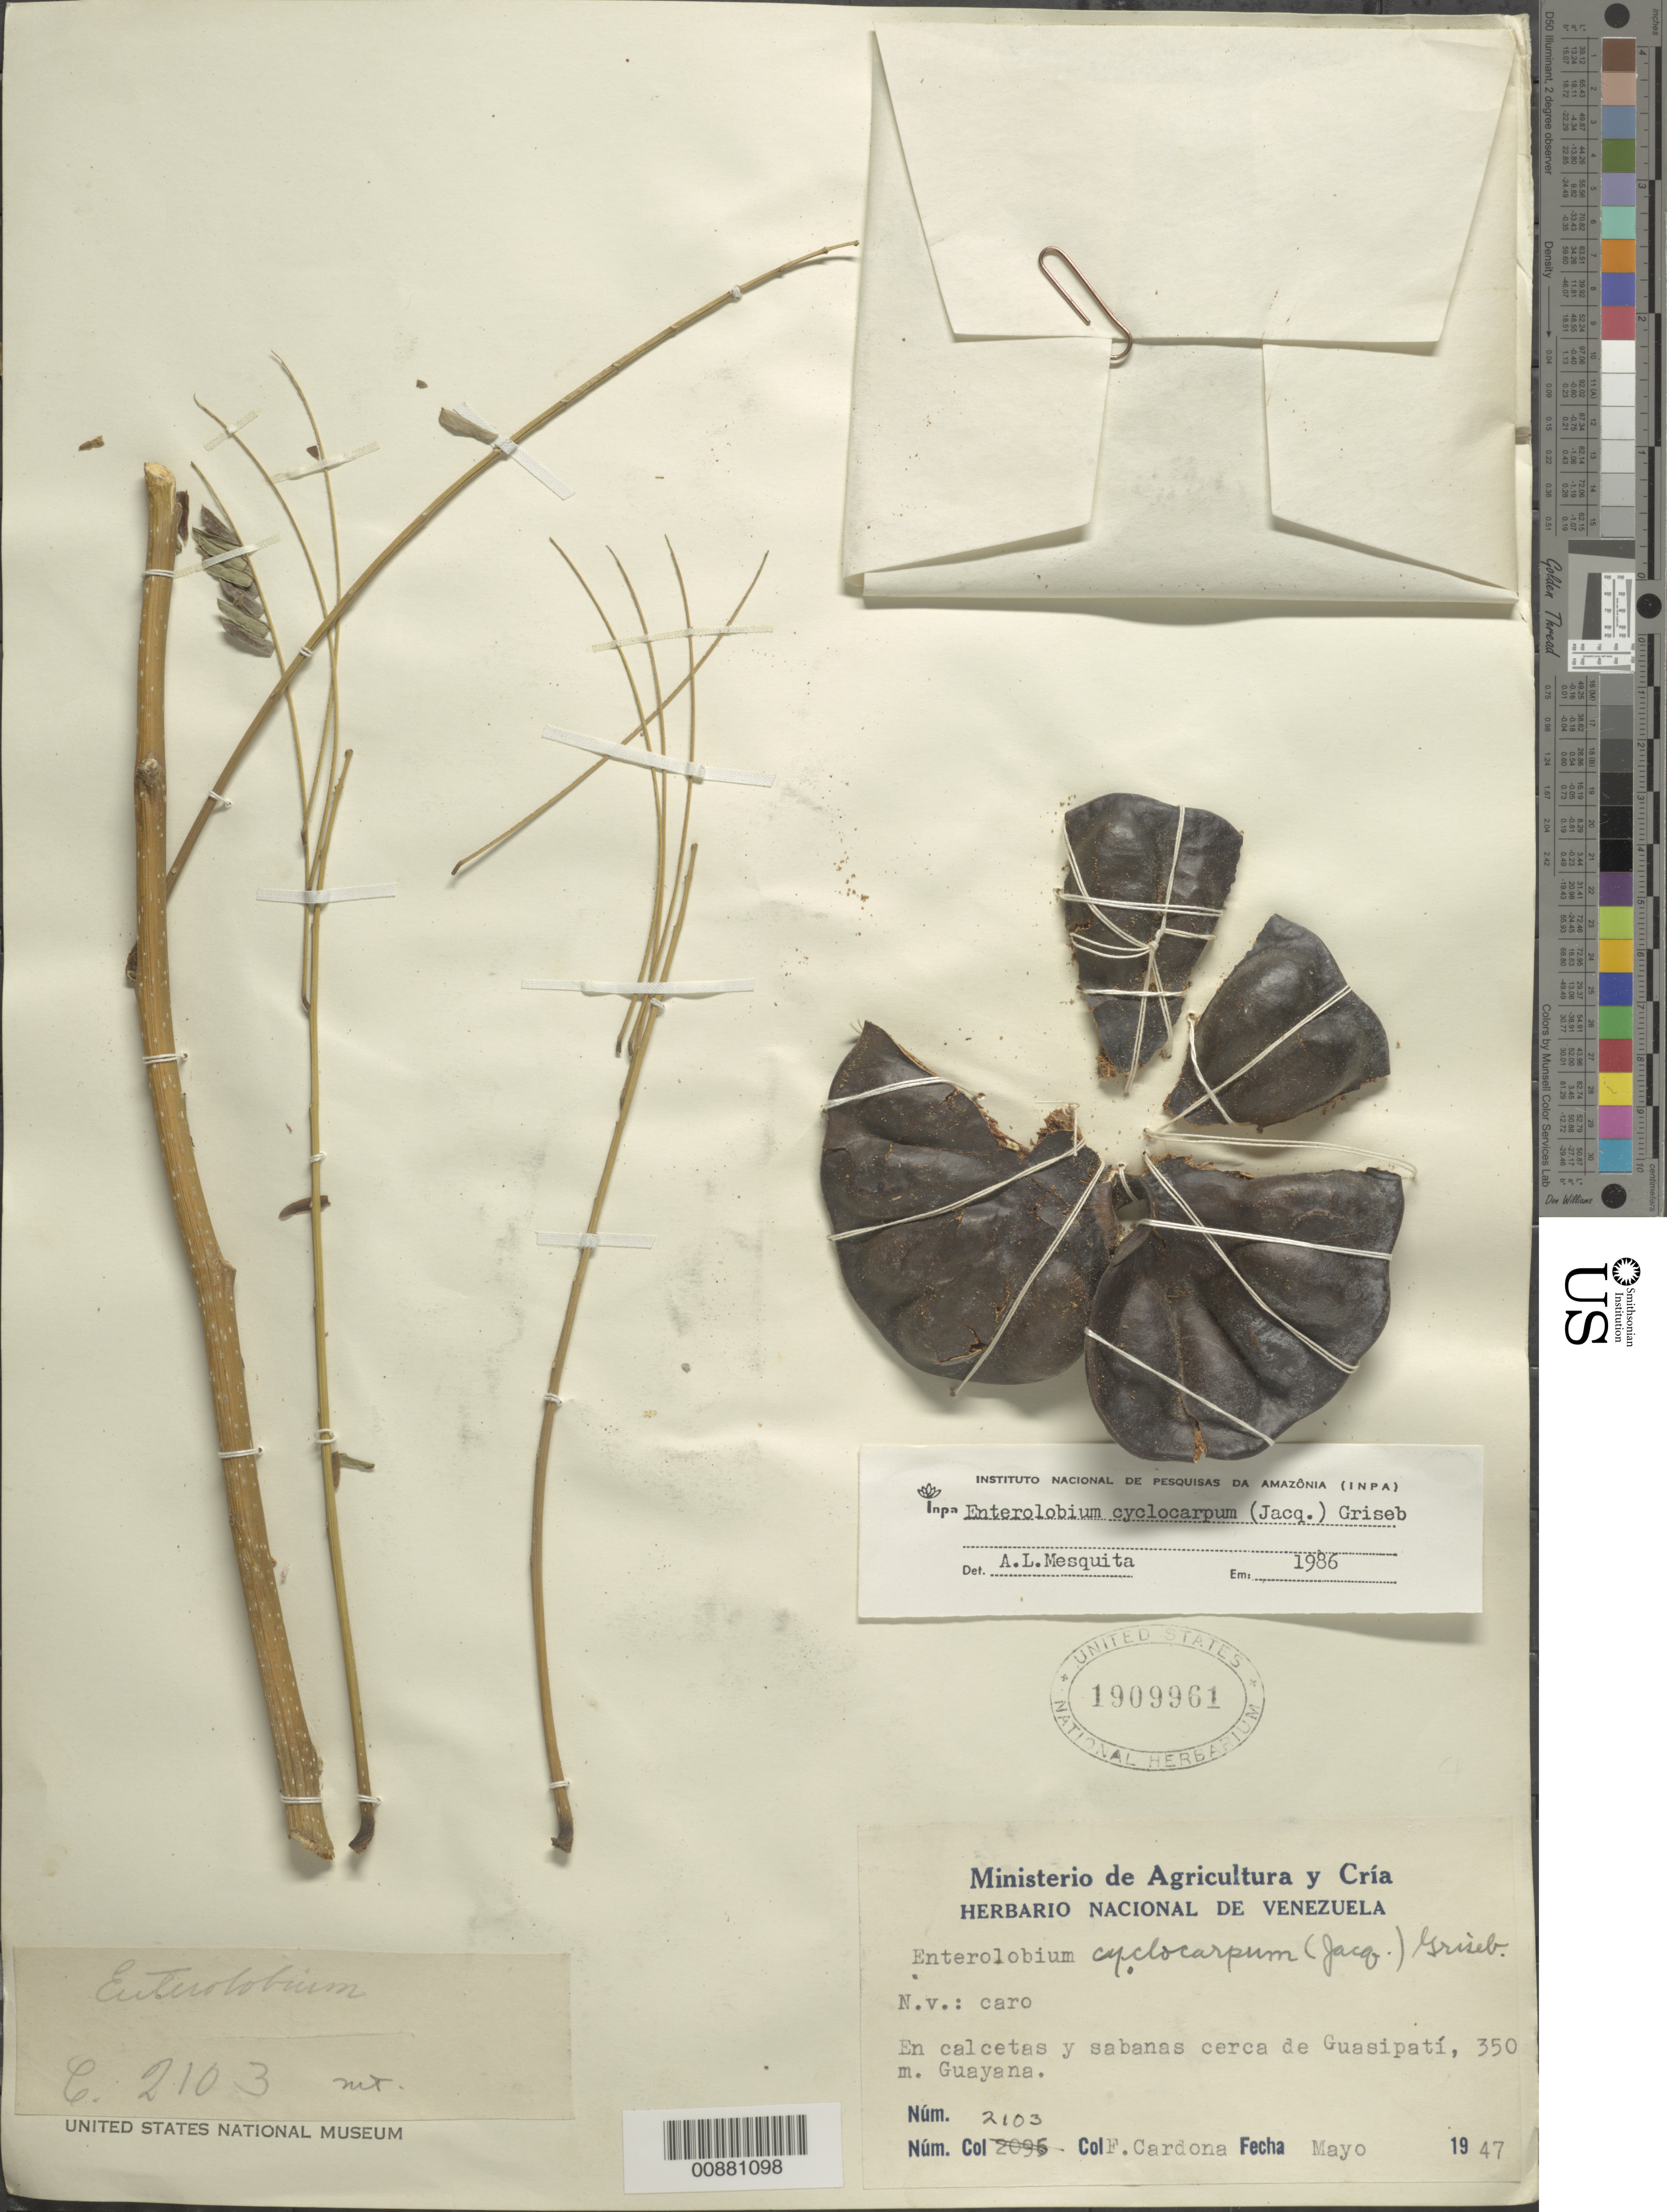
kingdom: Plantae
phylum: Tracheophyta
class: Magnoliopsida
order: Fabales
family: Fabaceae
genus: Enterolobium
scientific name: Enterolobium cyclocarpum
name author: (Jacq.) Griseb.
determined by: Mesquita, A. L.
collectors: F. Cardona Puig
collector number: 2103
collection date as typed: May-47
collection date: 1947-05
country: Venezuela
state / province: Bolívar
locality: Guasipatí, Guayana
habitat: Calcetas y sabanas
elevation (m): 350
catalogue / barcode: US 1909961